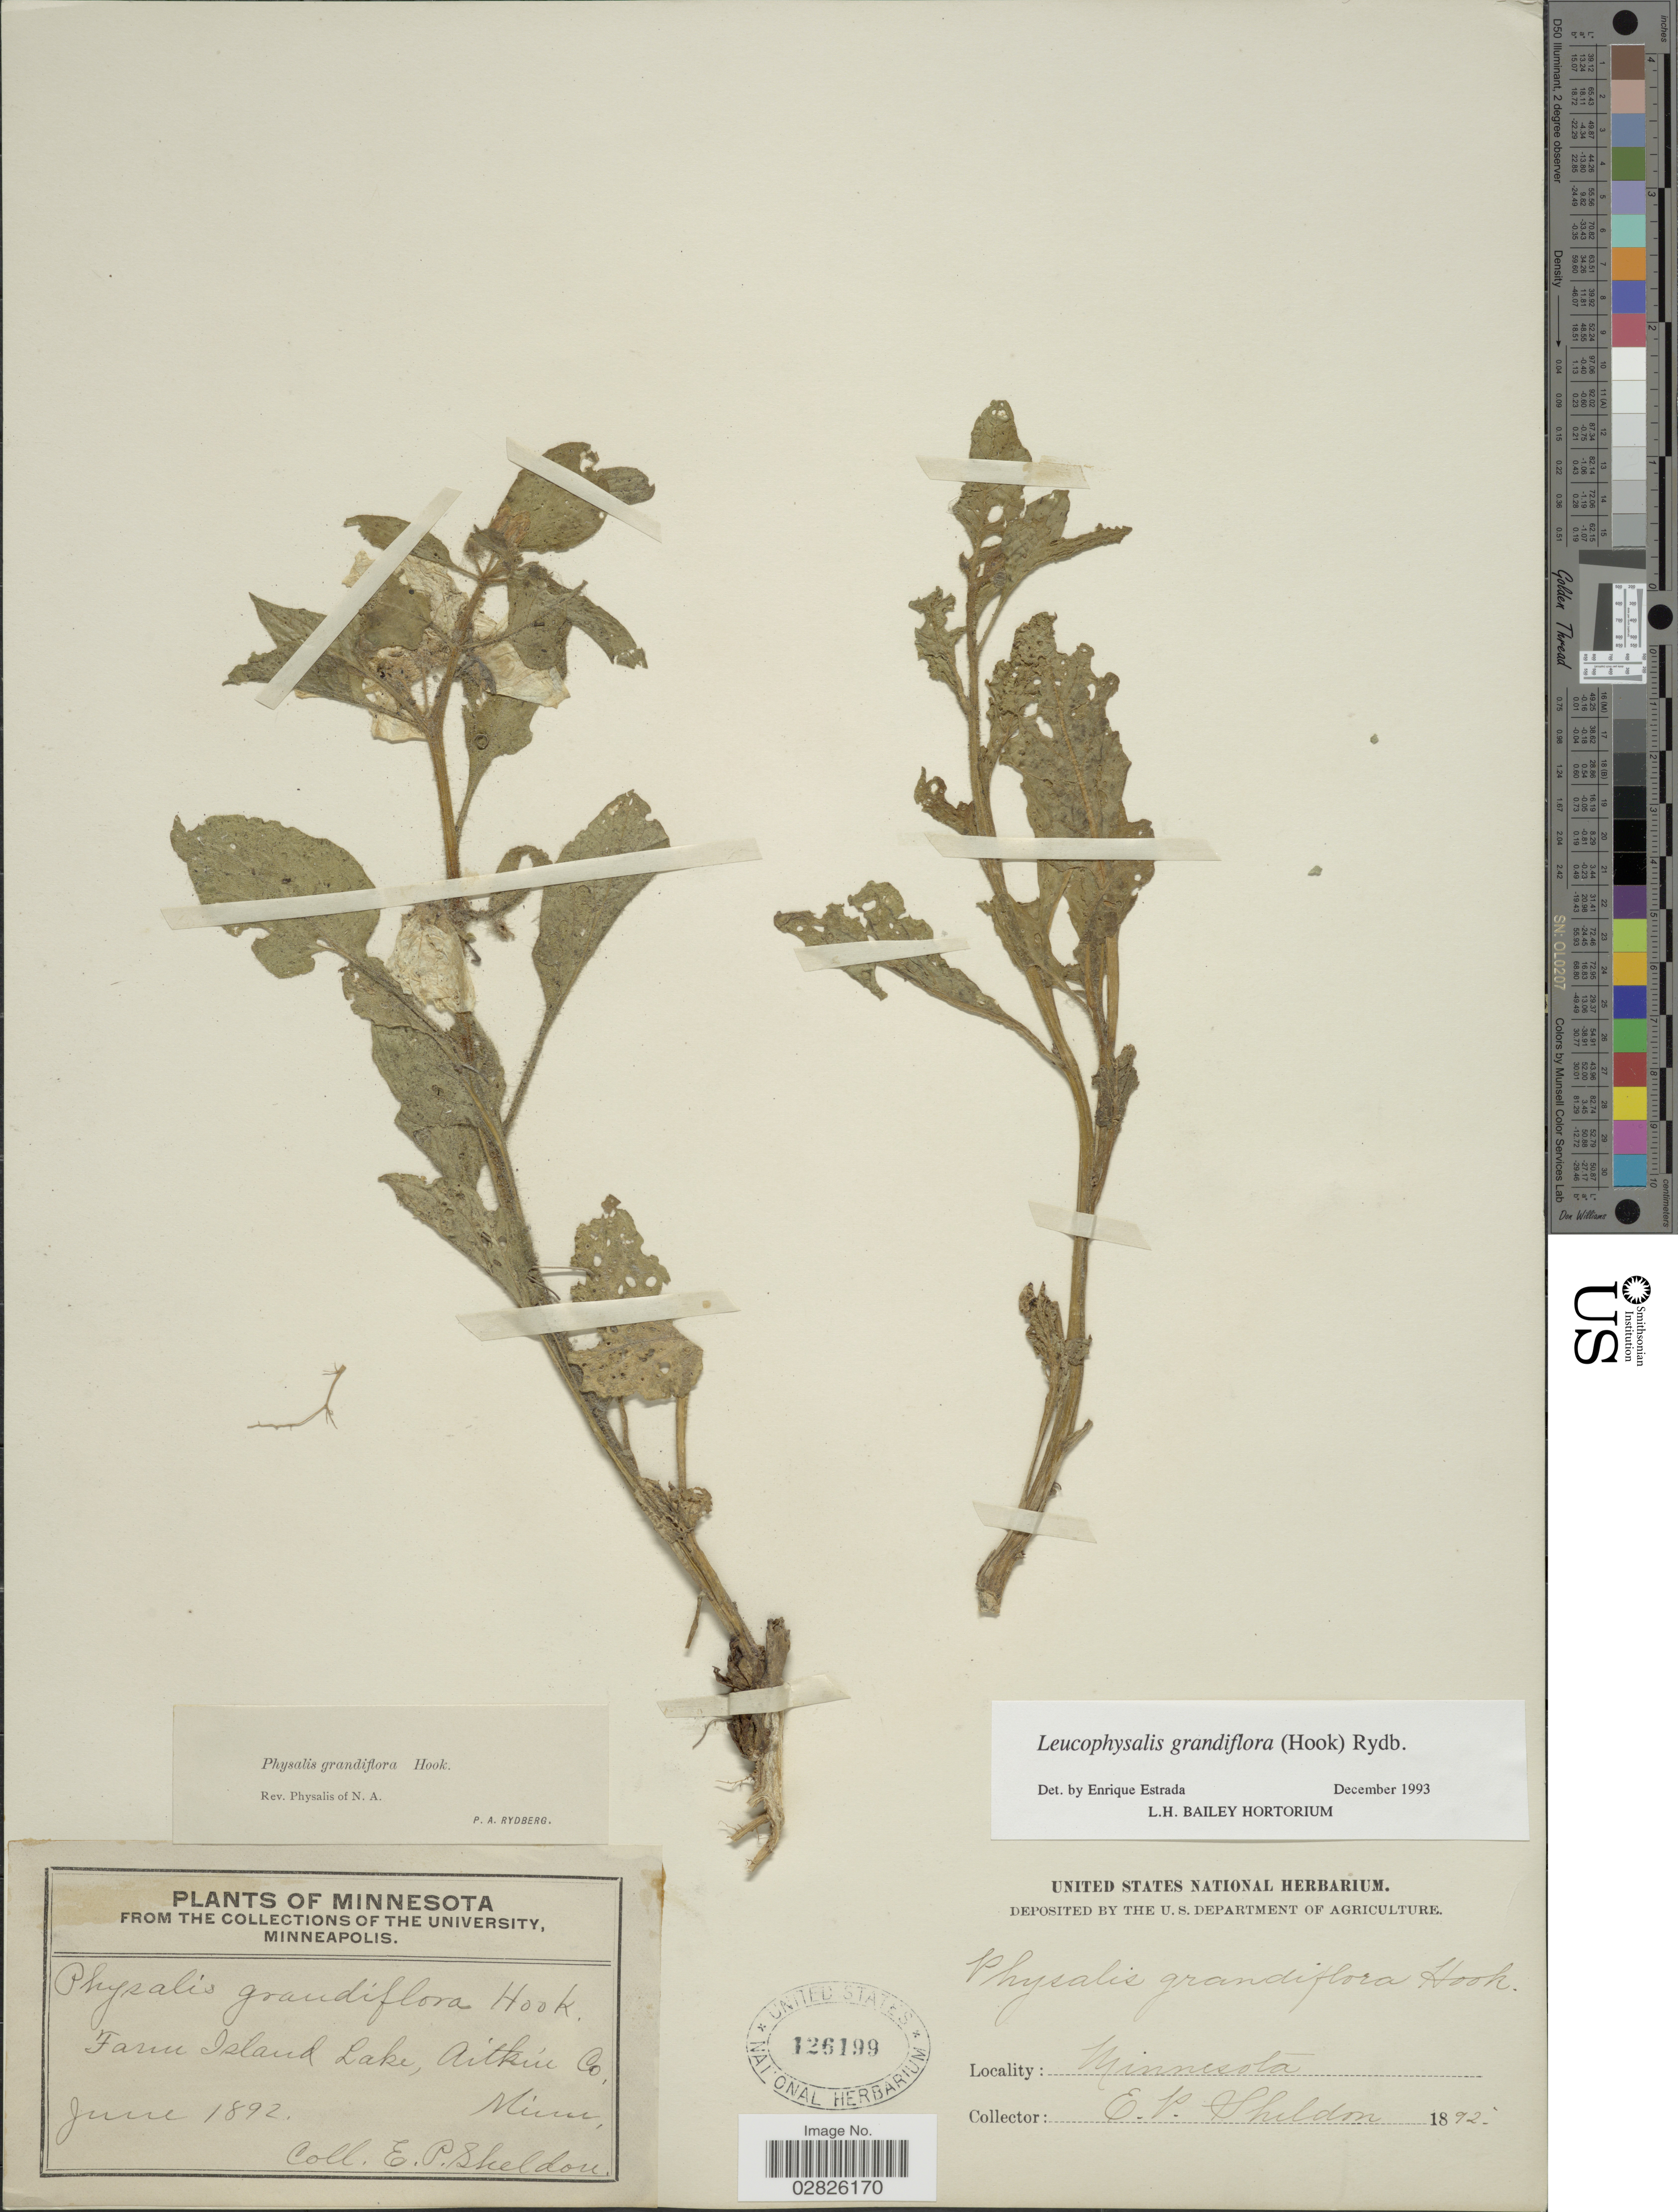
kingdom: Plantae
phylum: Tracheophyta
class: Magnoliopsida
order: Solanales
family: Solanaceae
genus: Leucophysalis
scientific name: Leucophysalis grandiflora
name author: (Hook.) Rydb.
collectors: E. P. Sheldon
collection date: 1892-06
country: United States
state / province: Minnesota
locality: Farm Island Lake, Aitkin Co.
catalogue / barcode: US 126199